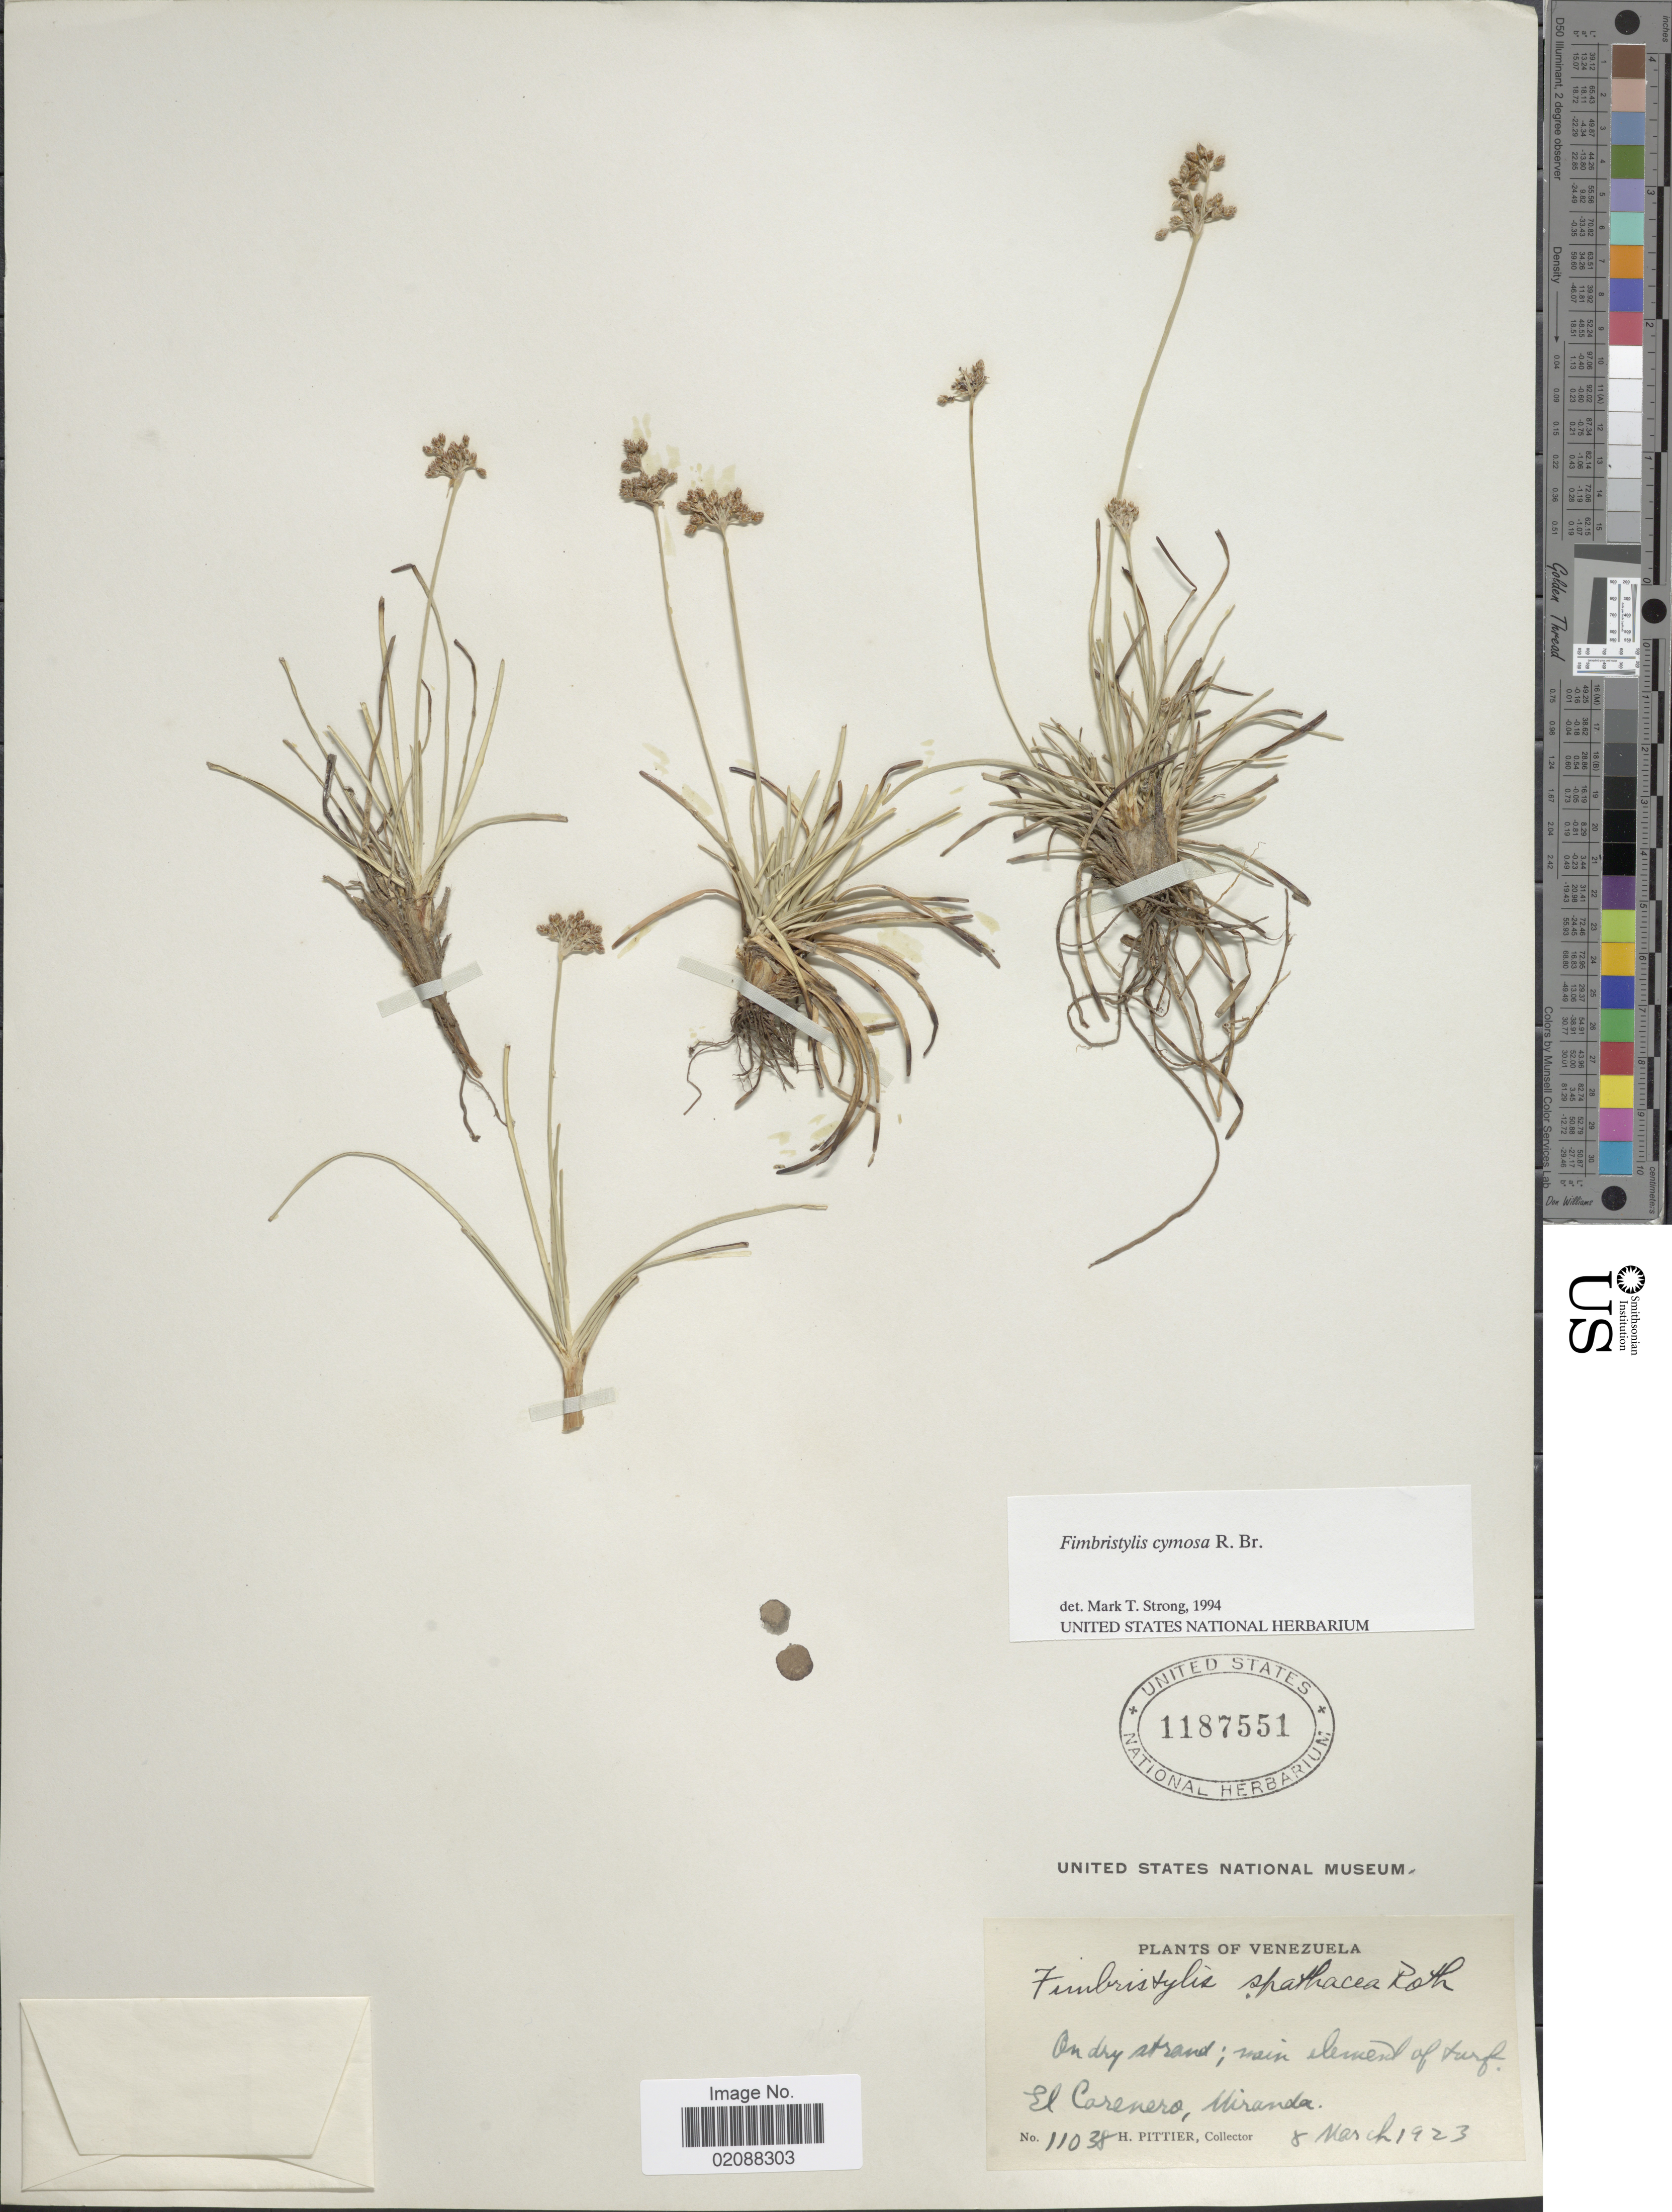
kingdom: Plantae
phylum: Tracheophyta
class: Liliopsida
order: Poales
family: Cyperaceae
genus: Fimbristylis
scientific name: Fimbristylis cymosa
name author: R. Br.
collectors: H. F. Pittier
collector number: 11038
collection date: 1923-03-08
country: Venezuela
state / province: Miranda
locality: El Carenero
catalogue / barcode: US 1187551